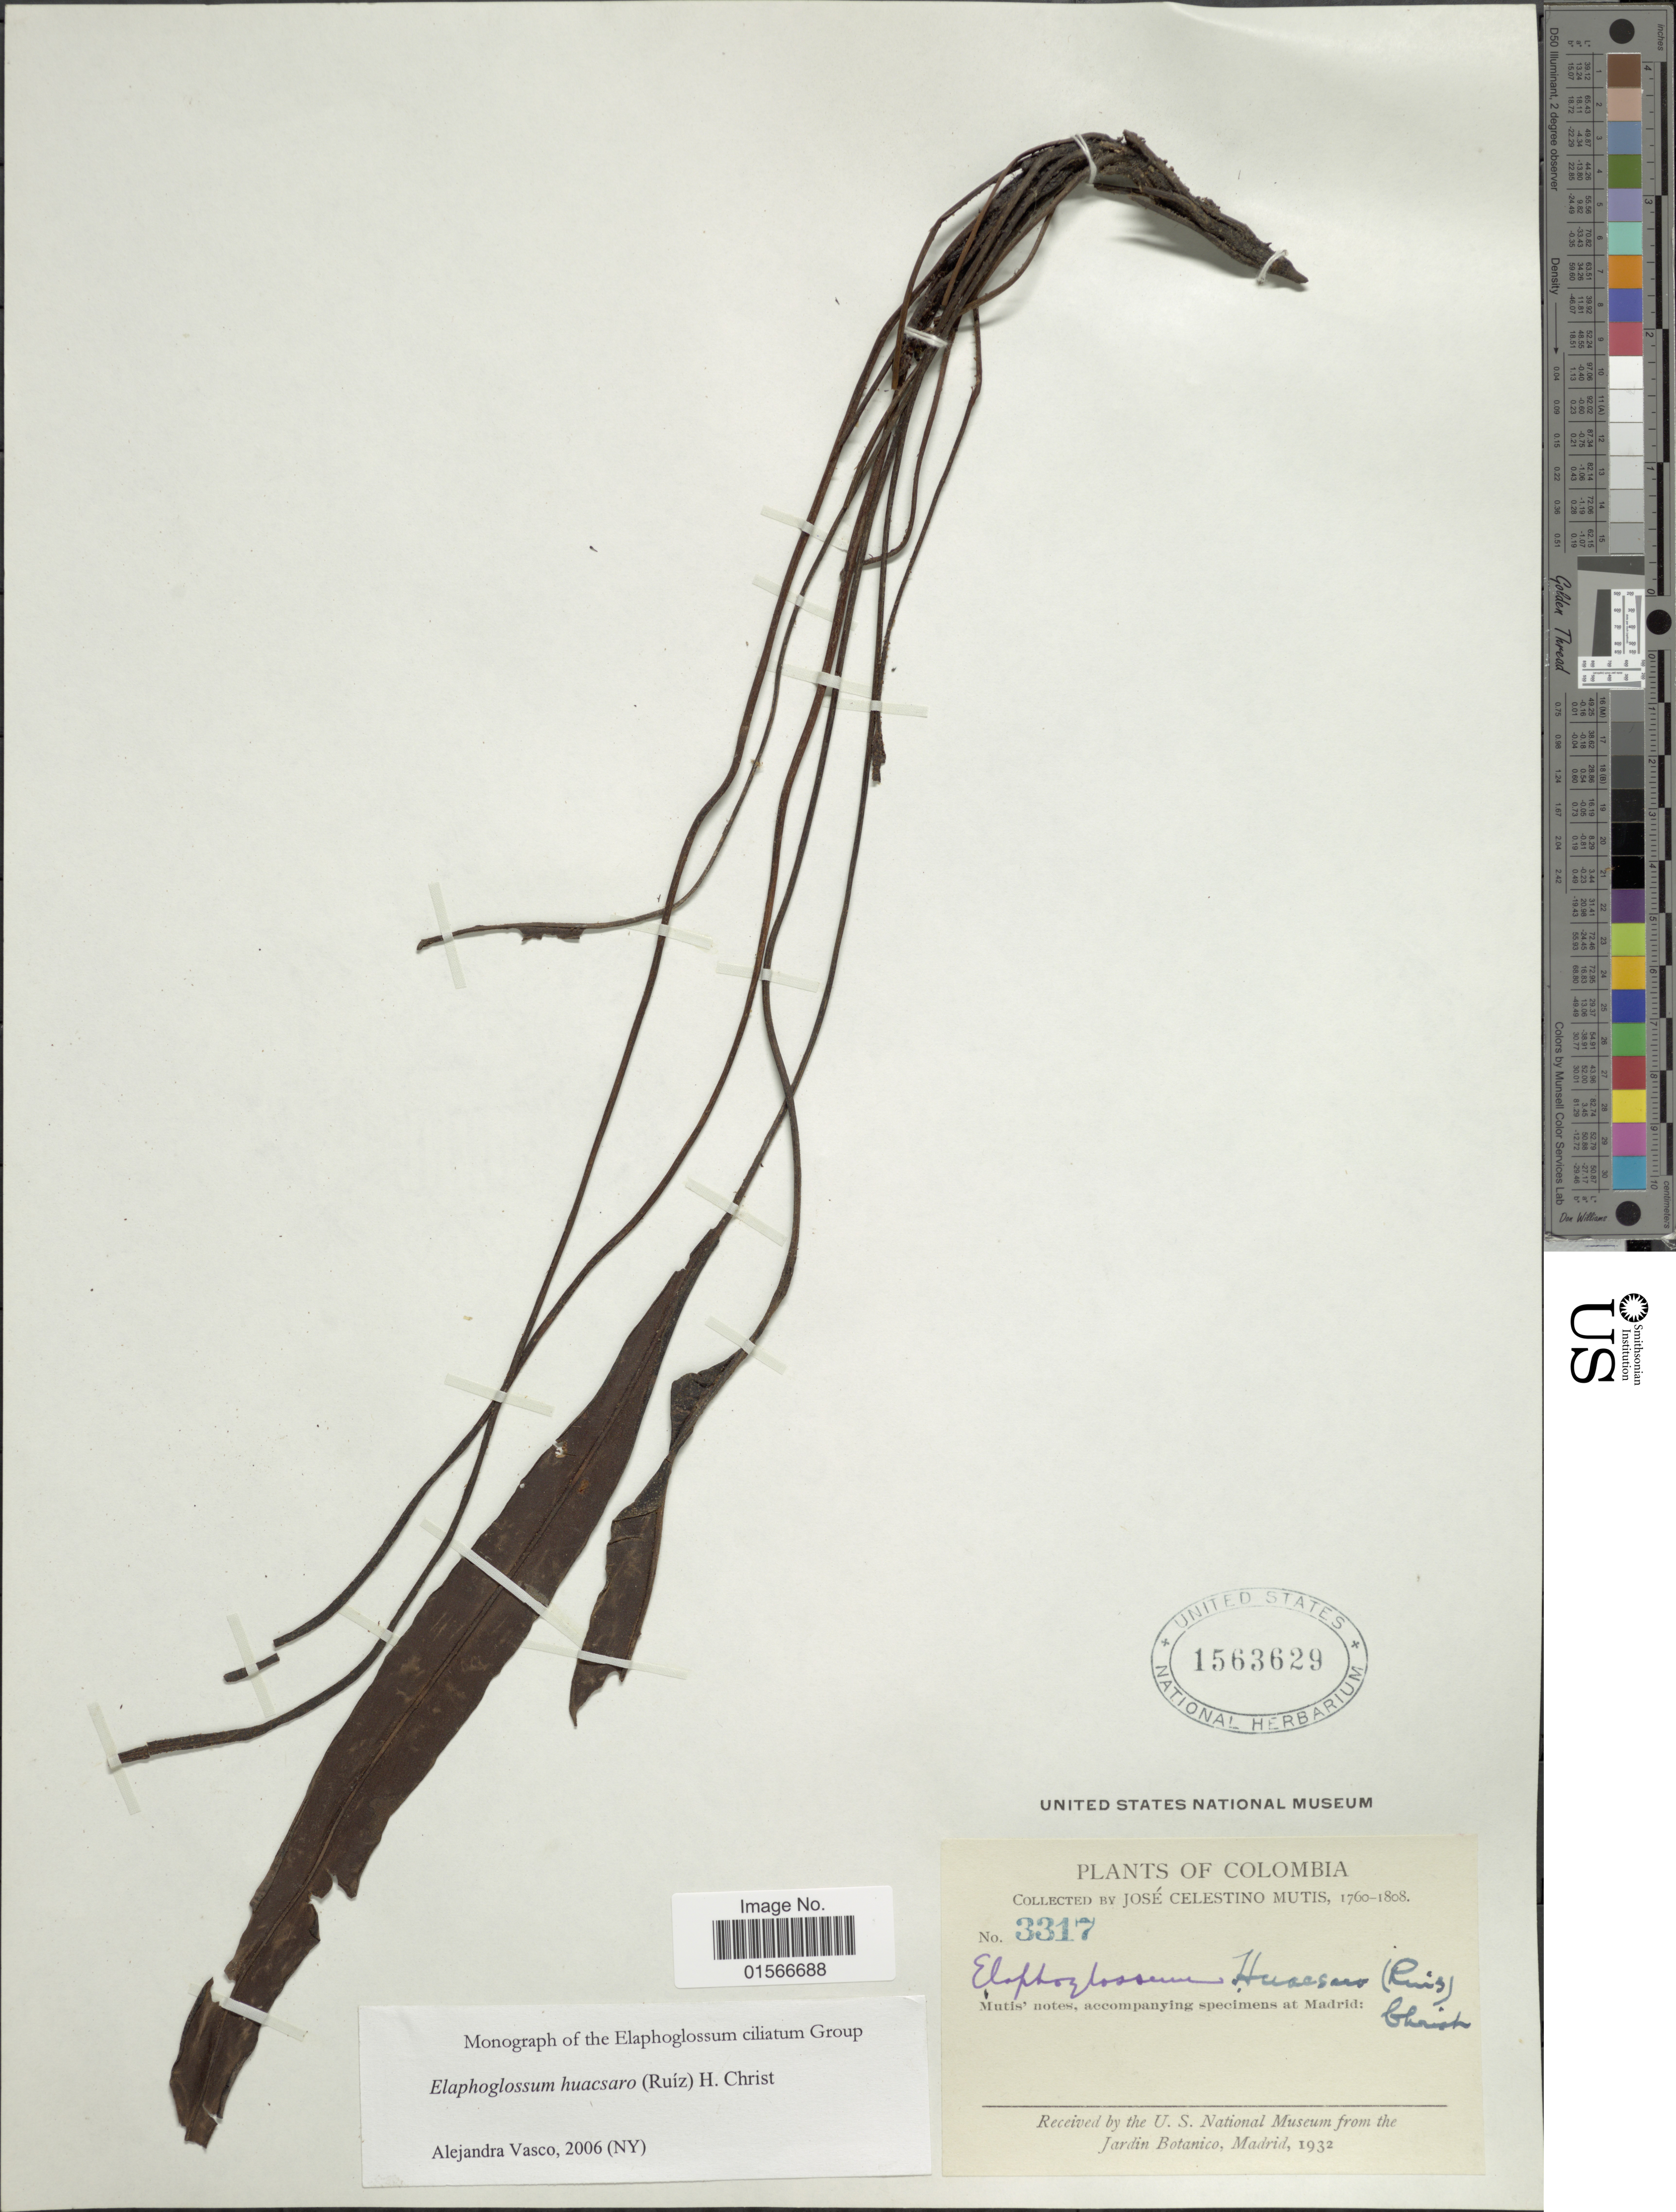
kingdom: Plantae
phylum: Tracheophyta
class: Polypodiopsida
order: Polypodiales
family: Dryopteridaceae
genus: Elaphoglossum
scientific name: Elaphoglossum huacsaro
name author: (Ruiz) Christ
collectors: J. C. B. Mutis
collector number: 3317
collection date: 1760/1808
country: Colombia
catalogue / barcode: US 1563629